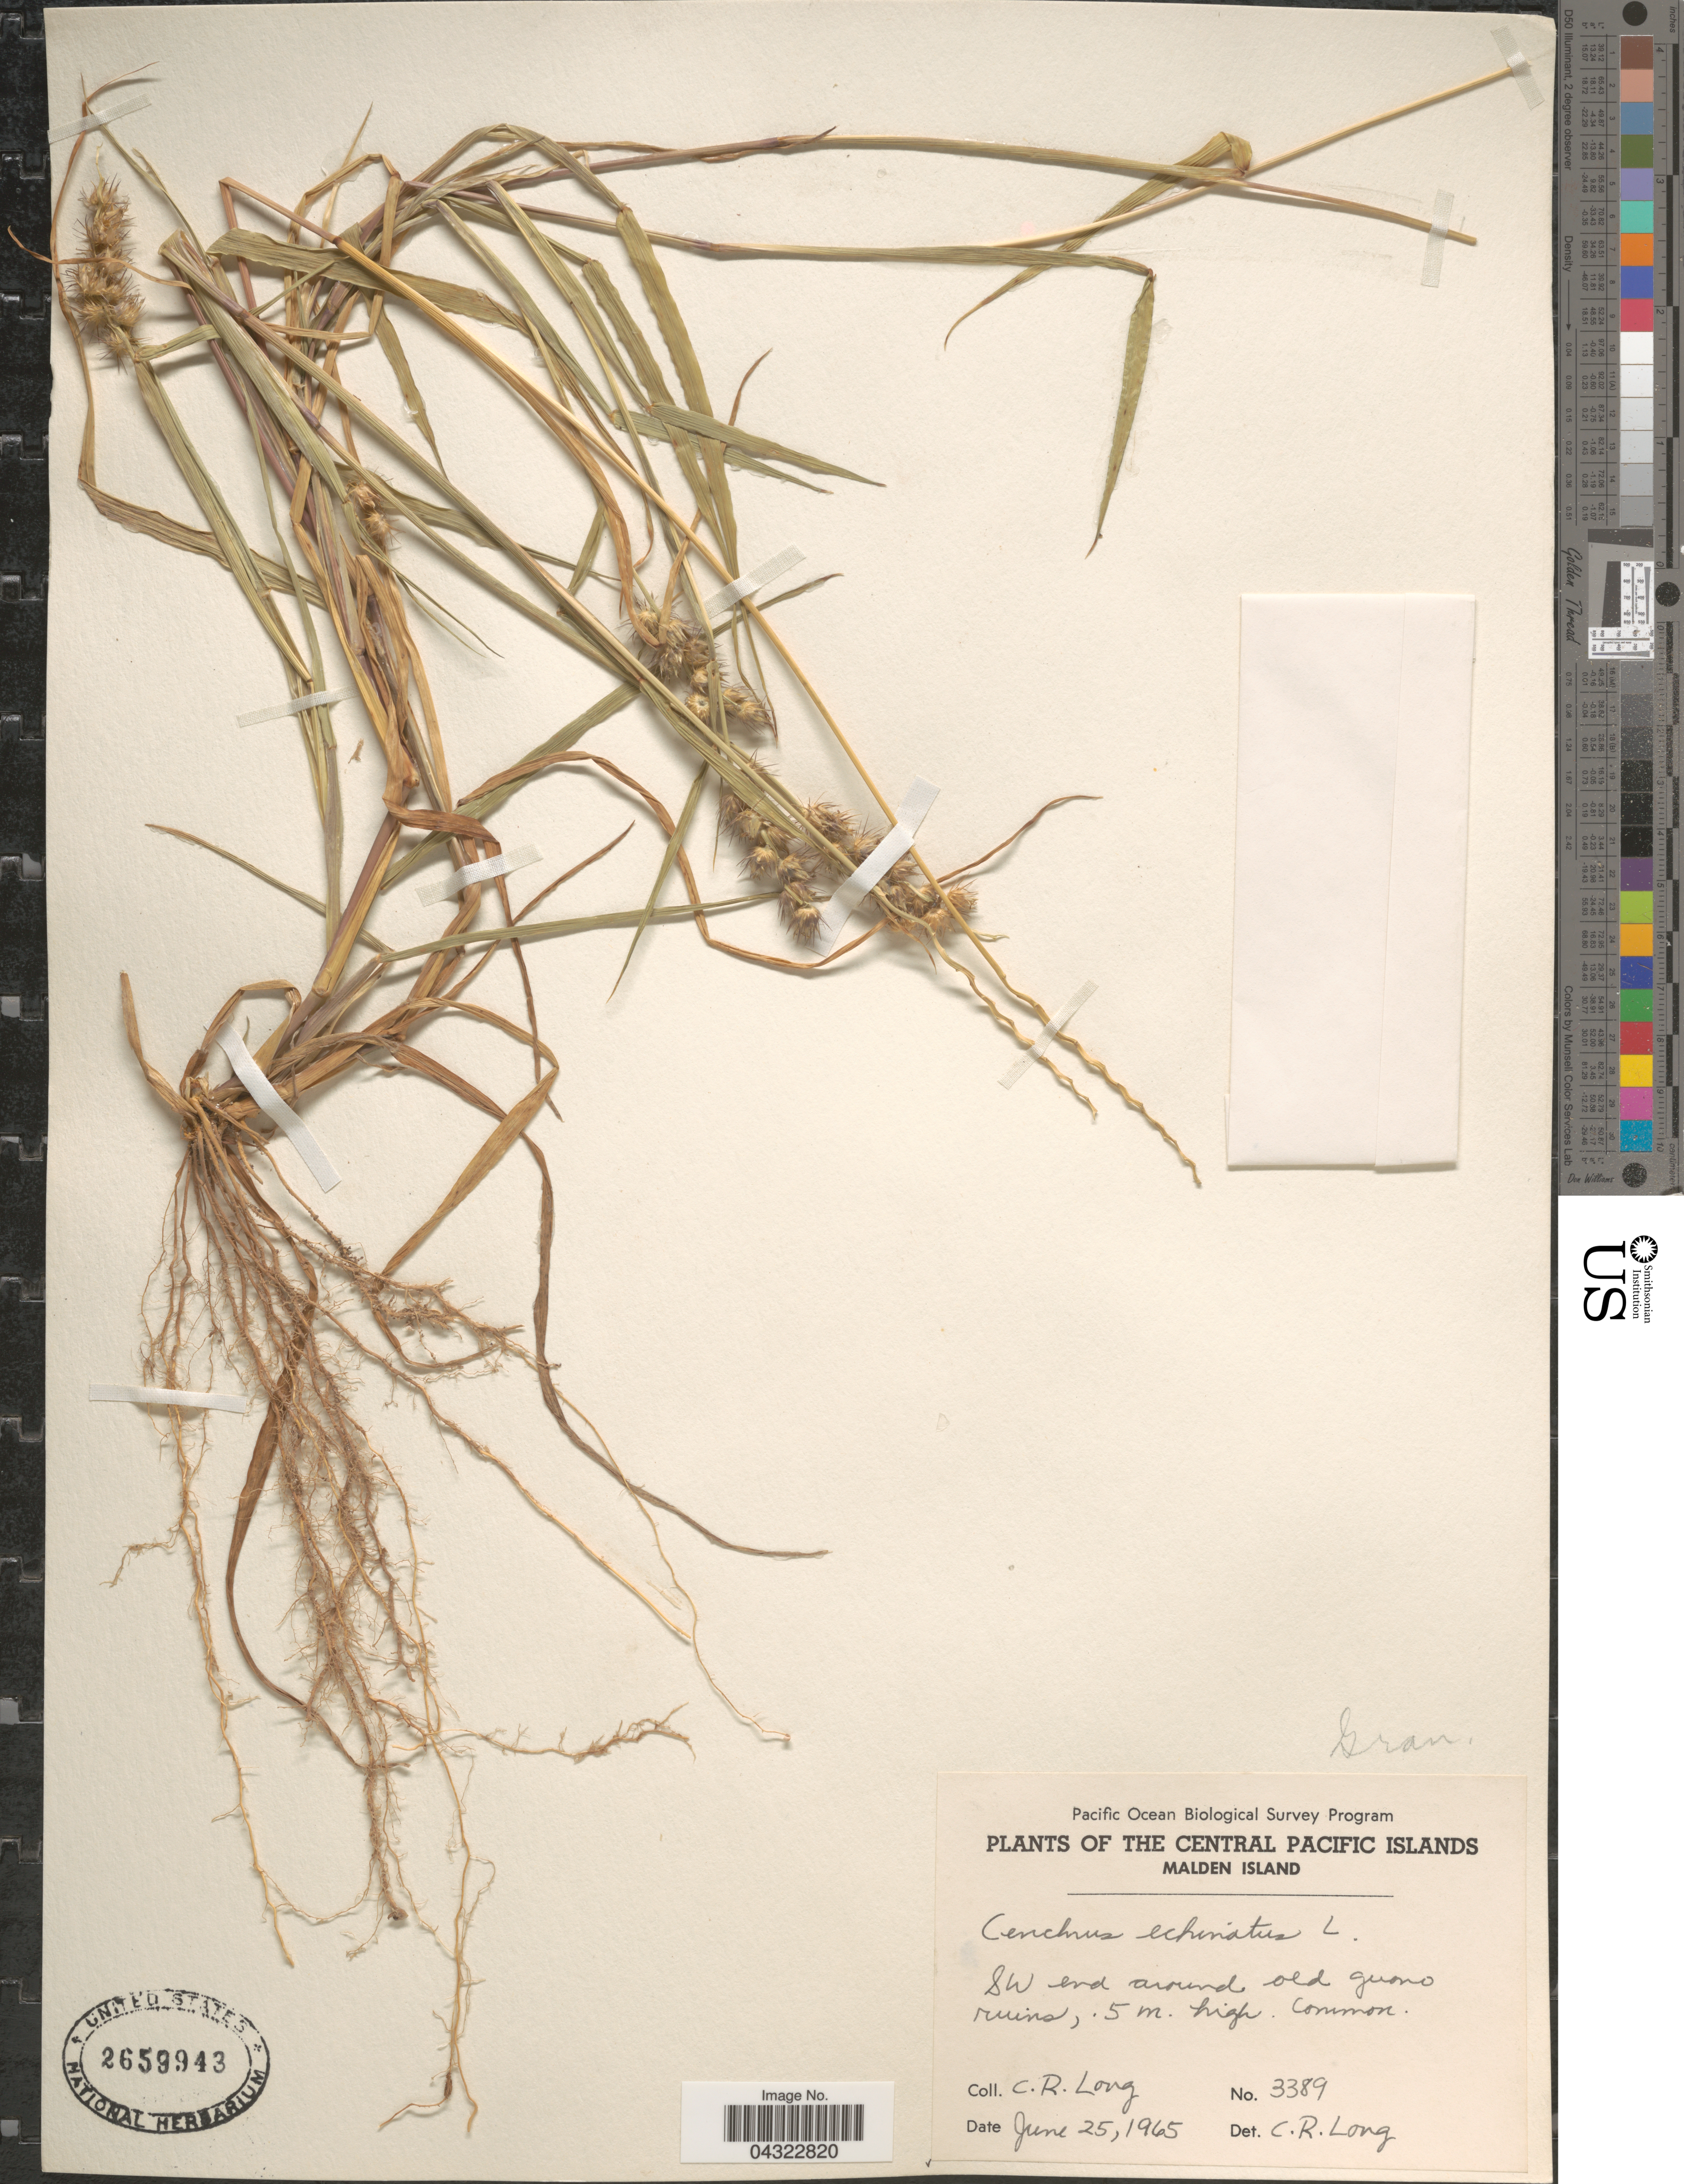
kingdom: Plantae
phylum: Tracheophyta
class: Liliopsida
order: Poales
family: Poaceae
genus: Cenchrus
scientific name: Cenchrus echinatus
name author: L.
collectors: C. R. Long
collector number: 3389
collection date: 1965-06-25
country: Kiribati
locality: Pacific Ocean Biological Survey Program. The Central Pacific Islands. Malden Island. SW end around old guano ruins.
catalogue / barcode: US 2659943